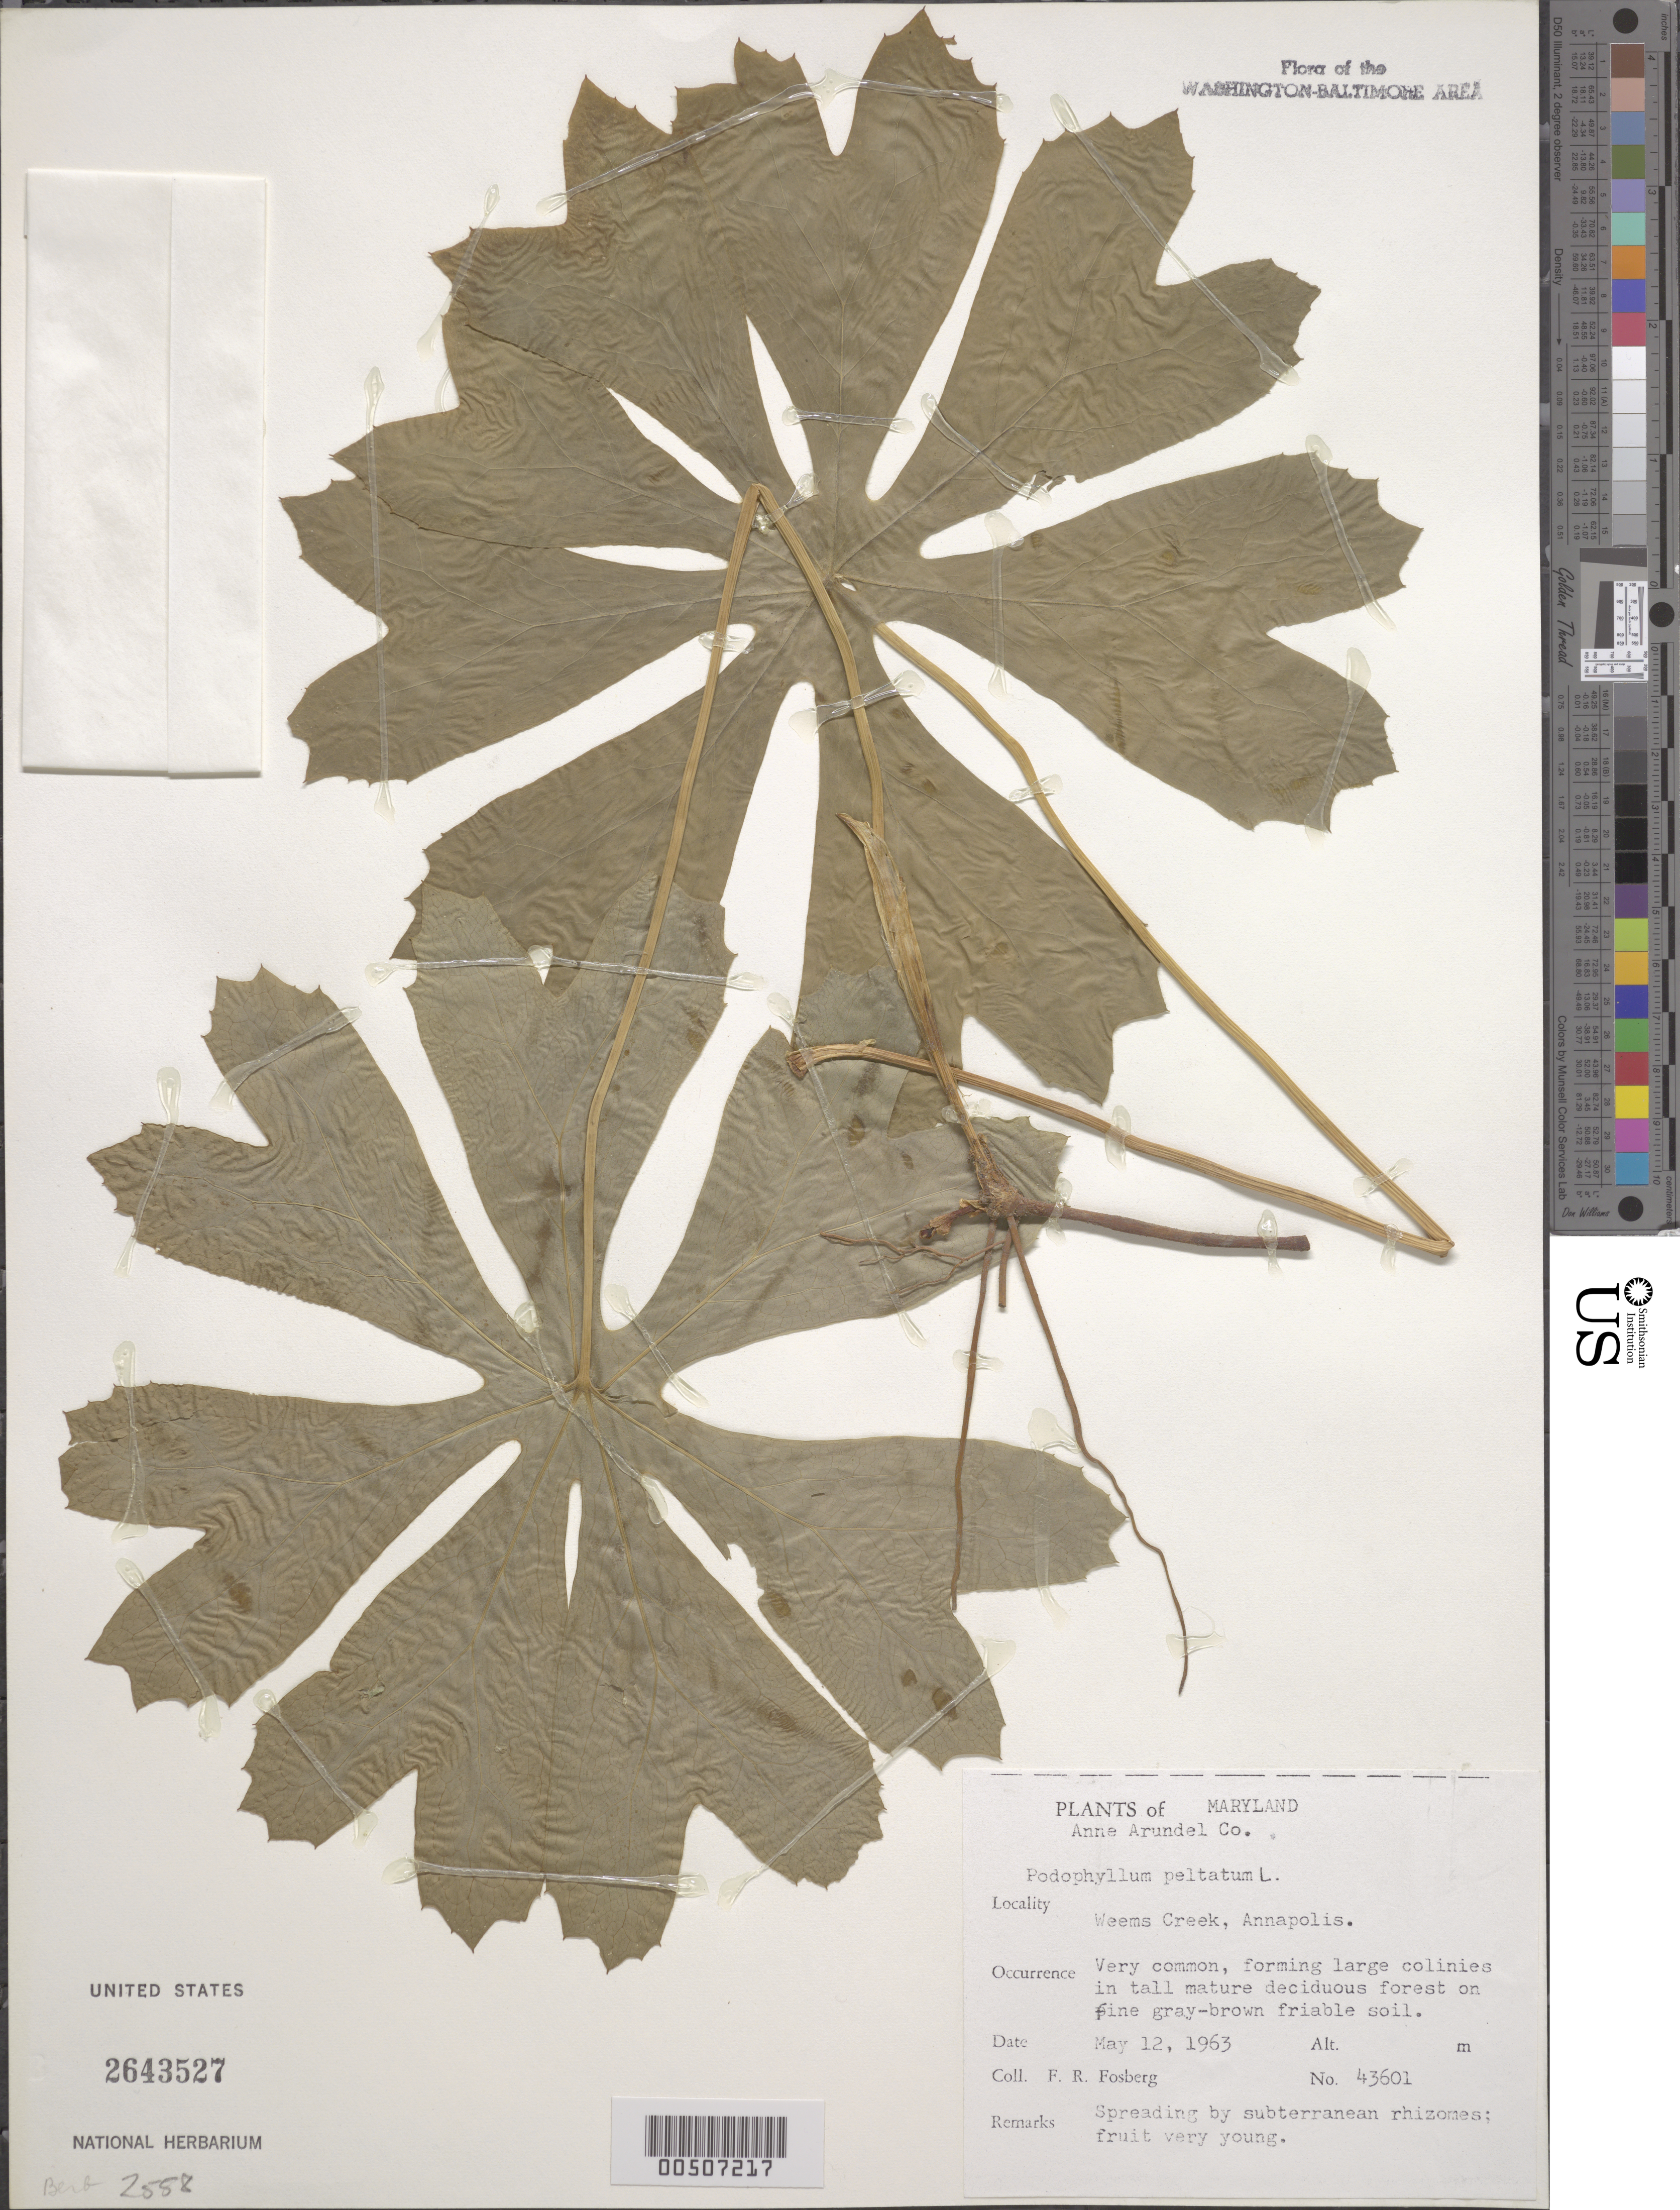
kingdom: Plantae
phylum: Tracheophyta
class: Magnoliopsida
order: Ranunculales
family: Berberidaceae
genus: Podophyllum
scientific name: Podophyllum peltatum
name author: L.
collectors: F. R. Fosberg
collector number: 43601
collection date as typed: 12 May 1963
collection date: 1963-05-12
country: United States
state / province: Maryland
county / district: Anne Arundel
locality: Weems Creek, Annapolis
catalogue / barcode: US 2643527